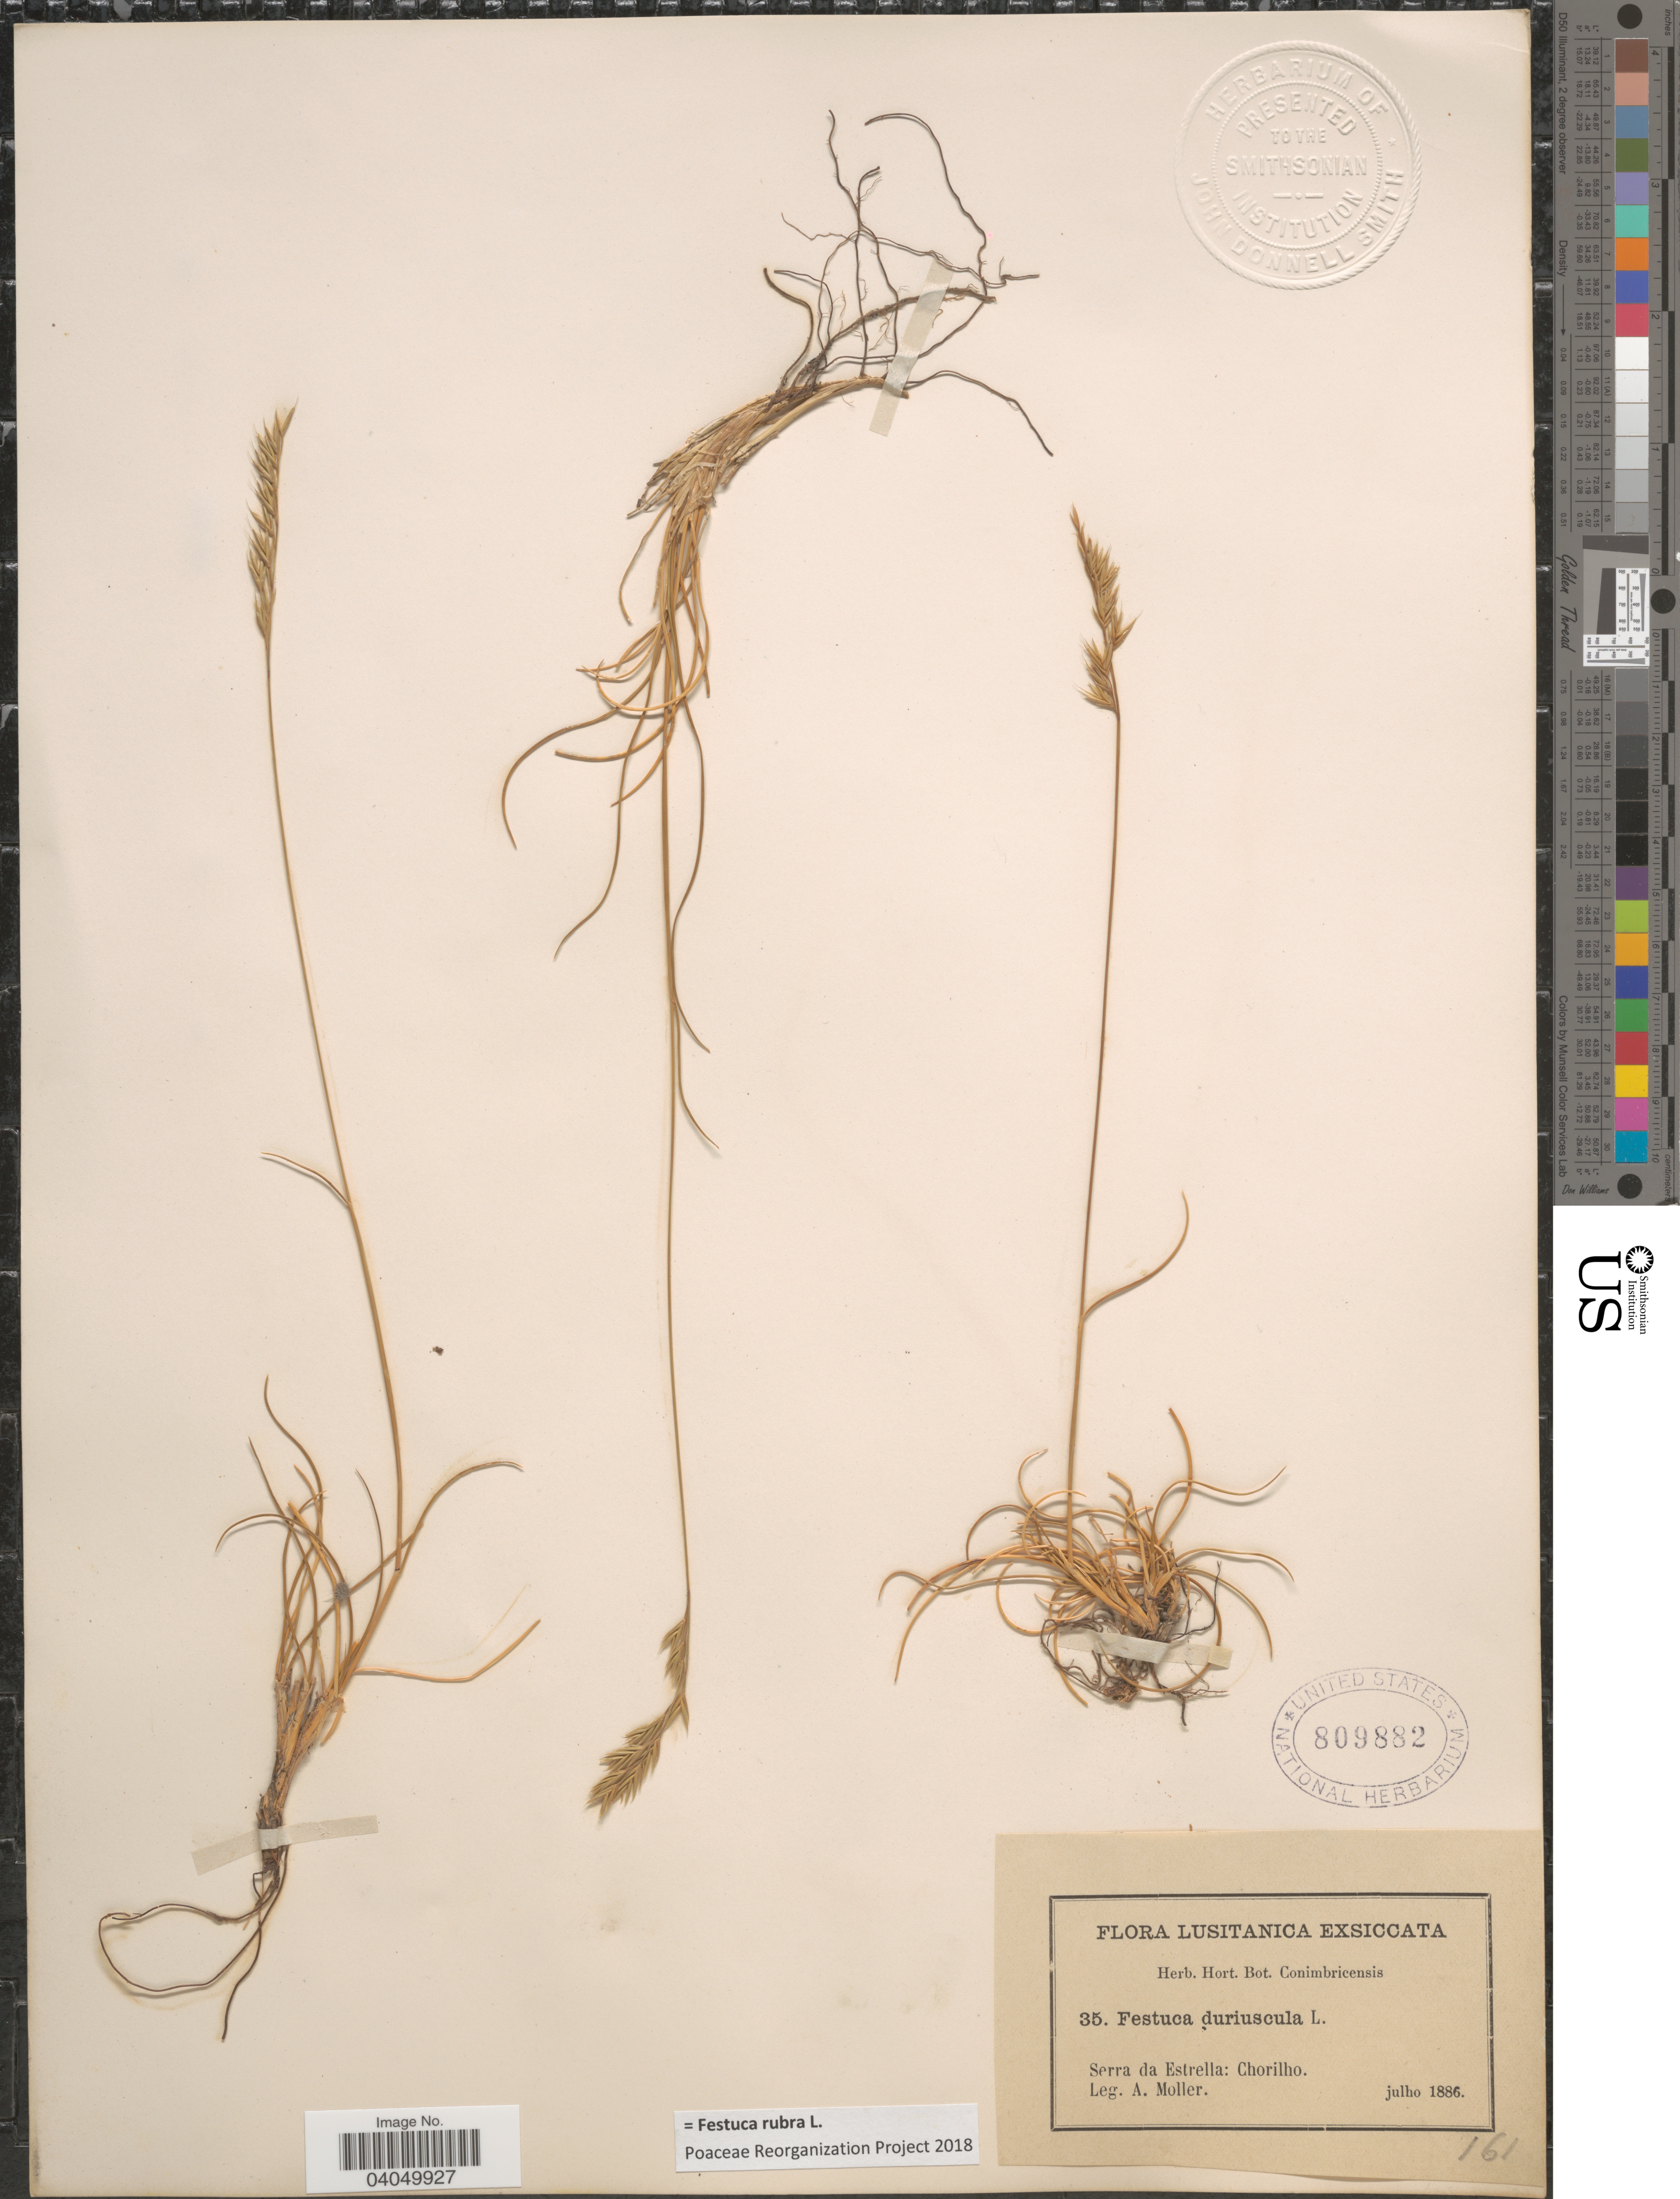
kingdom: Plantae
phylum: Tracheophyta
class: Liliopsida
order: Poales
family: Poaceae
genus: Festuca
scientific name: Festuca rubra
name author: L.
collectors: A. Moller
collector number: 35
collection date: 1886-07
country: Portugal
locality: Lusitanica. Serra da Estrella: Chorilho.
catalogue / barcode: US 809882